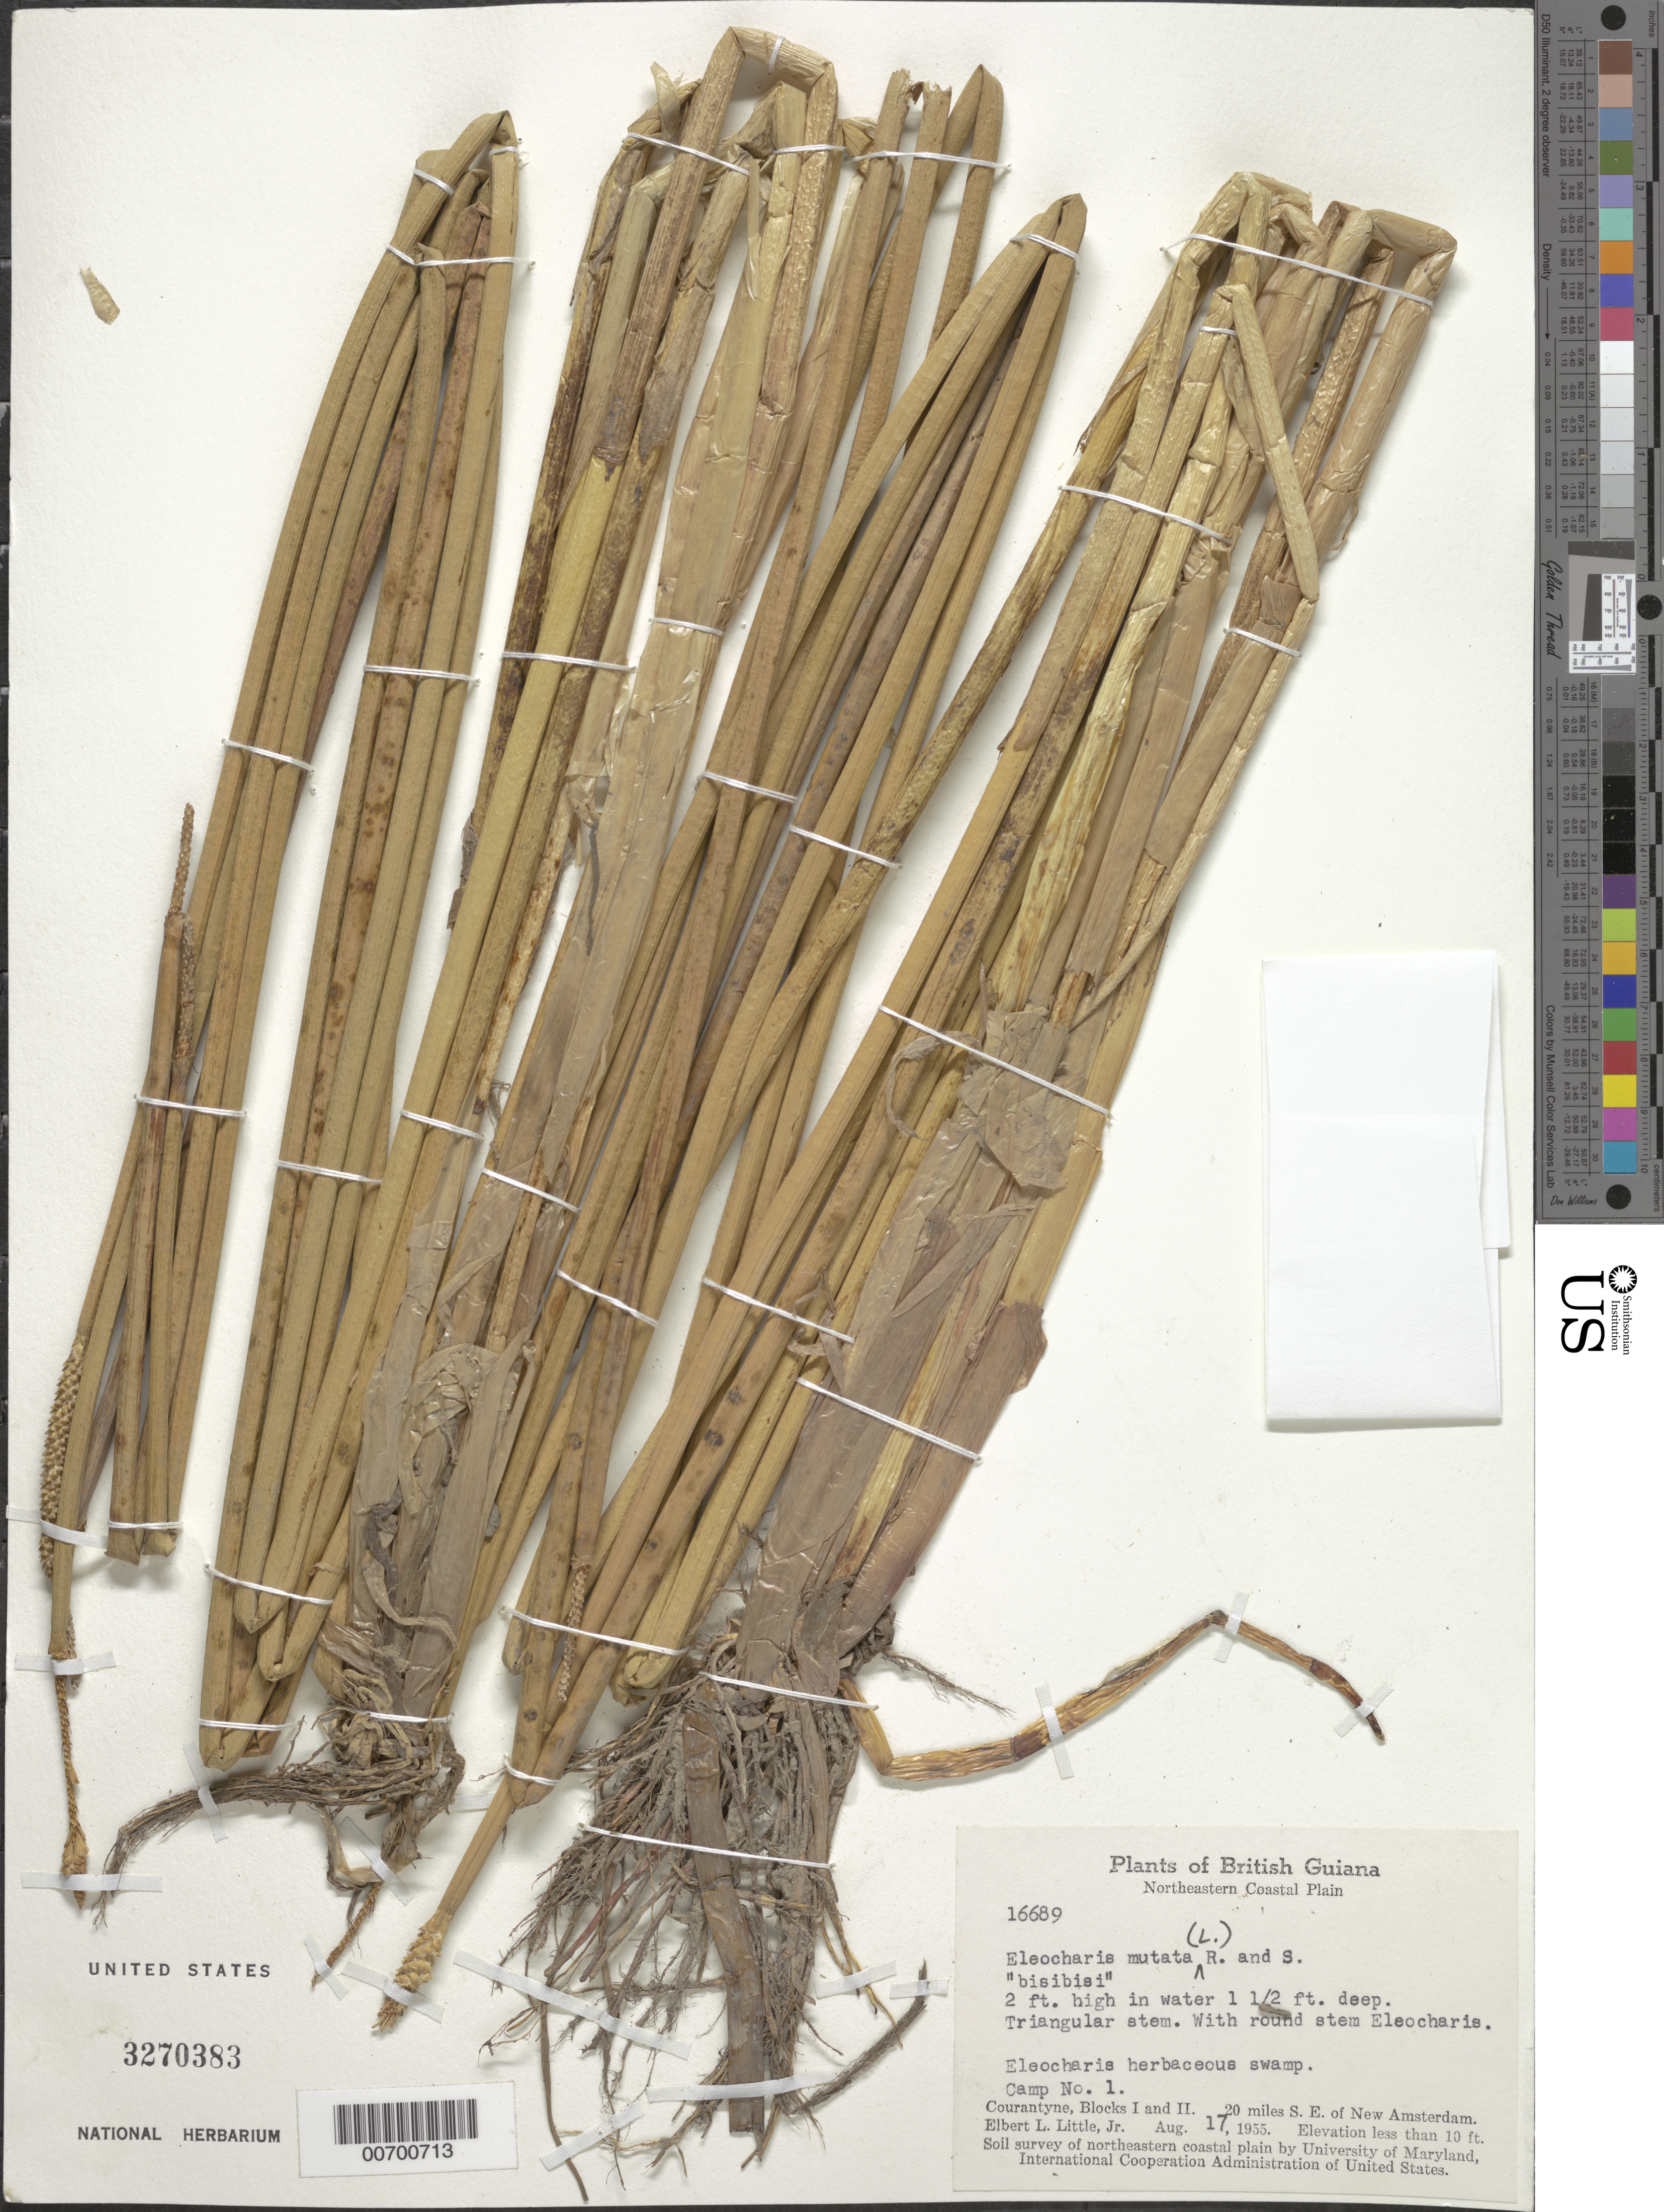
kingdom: Plantae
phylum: Tracheophyta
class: Liliopsida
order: Poales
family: Cyperaceae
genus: Eleocharis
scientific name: Eleocharis mutata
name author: (L.) Roem. & Schult.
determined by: Strong, M. T., (US), Smithsonian Institution - National Museum of Natural History (UNITED STATES)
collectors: E. L. Little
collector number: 16689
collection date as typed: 17-Aug-55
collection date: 1955-08-17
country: Guyana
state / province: E. Berbice-Corentyne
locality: Courantyne, Blocks I & II. 20 mi. SE of New Amsterdam, Camp No. 1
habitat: In water 1.5 ft deep, in herbaceous swamp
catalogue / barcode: US 3270383